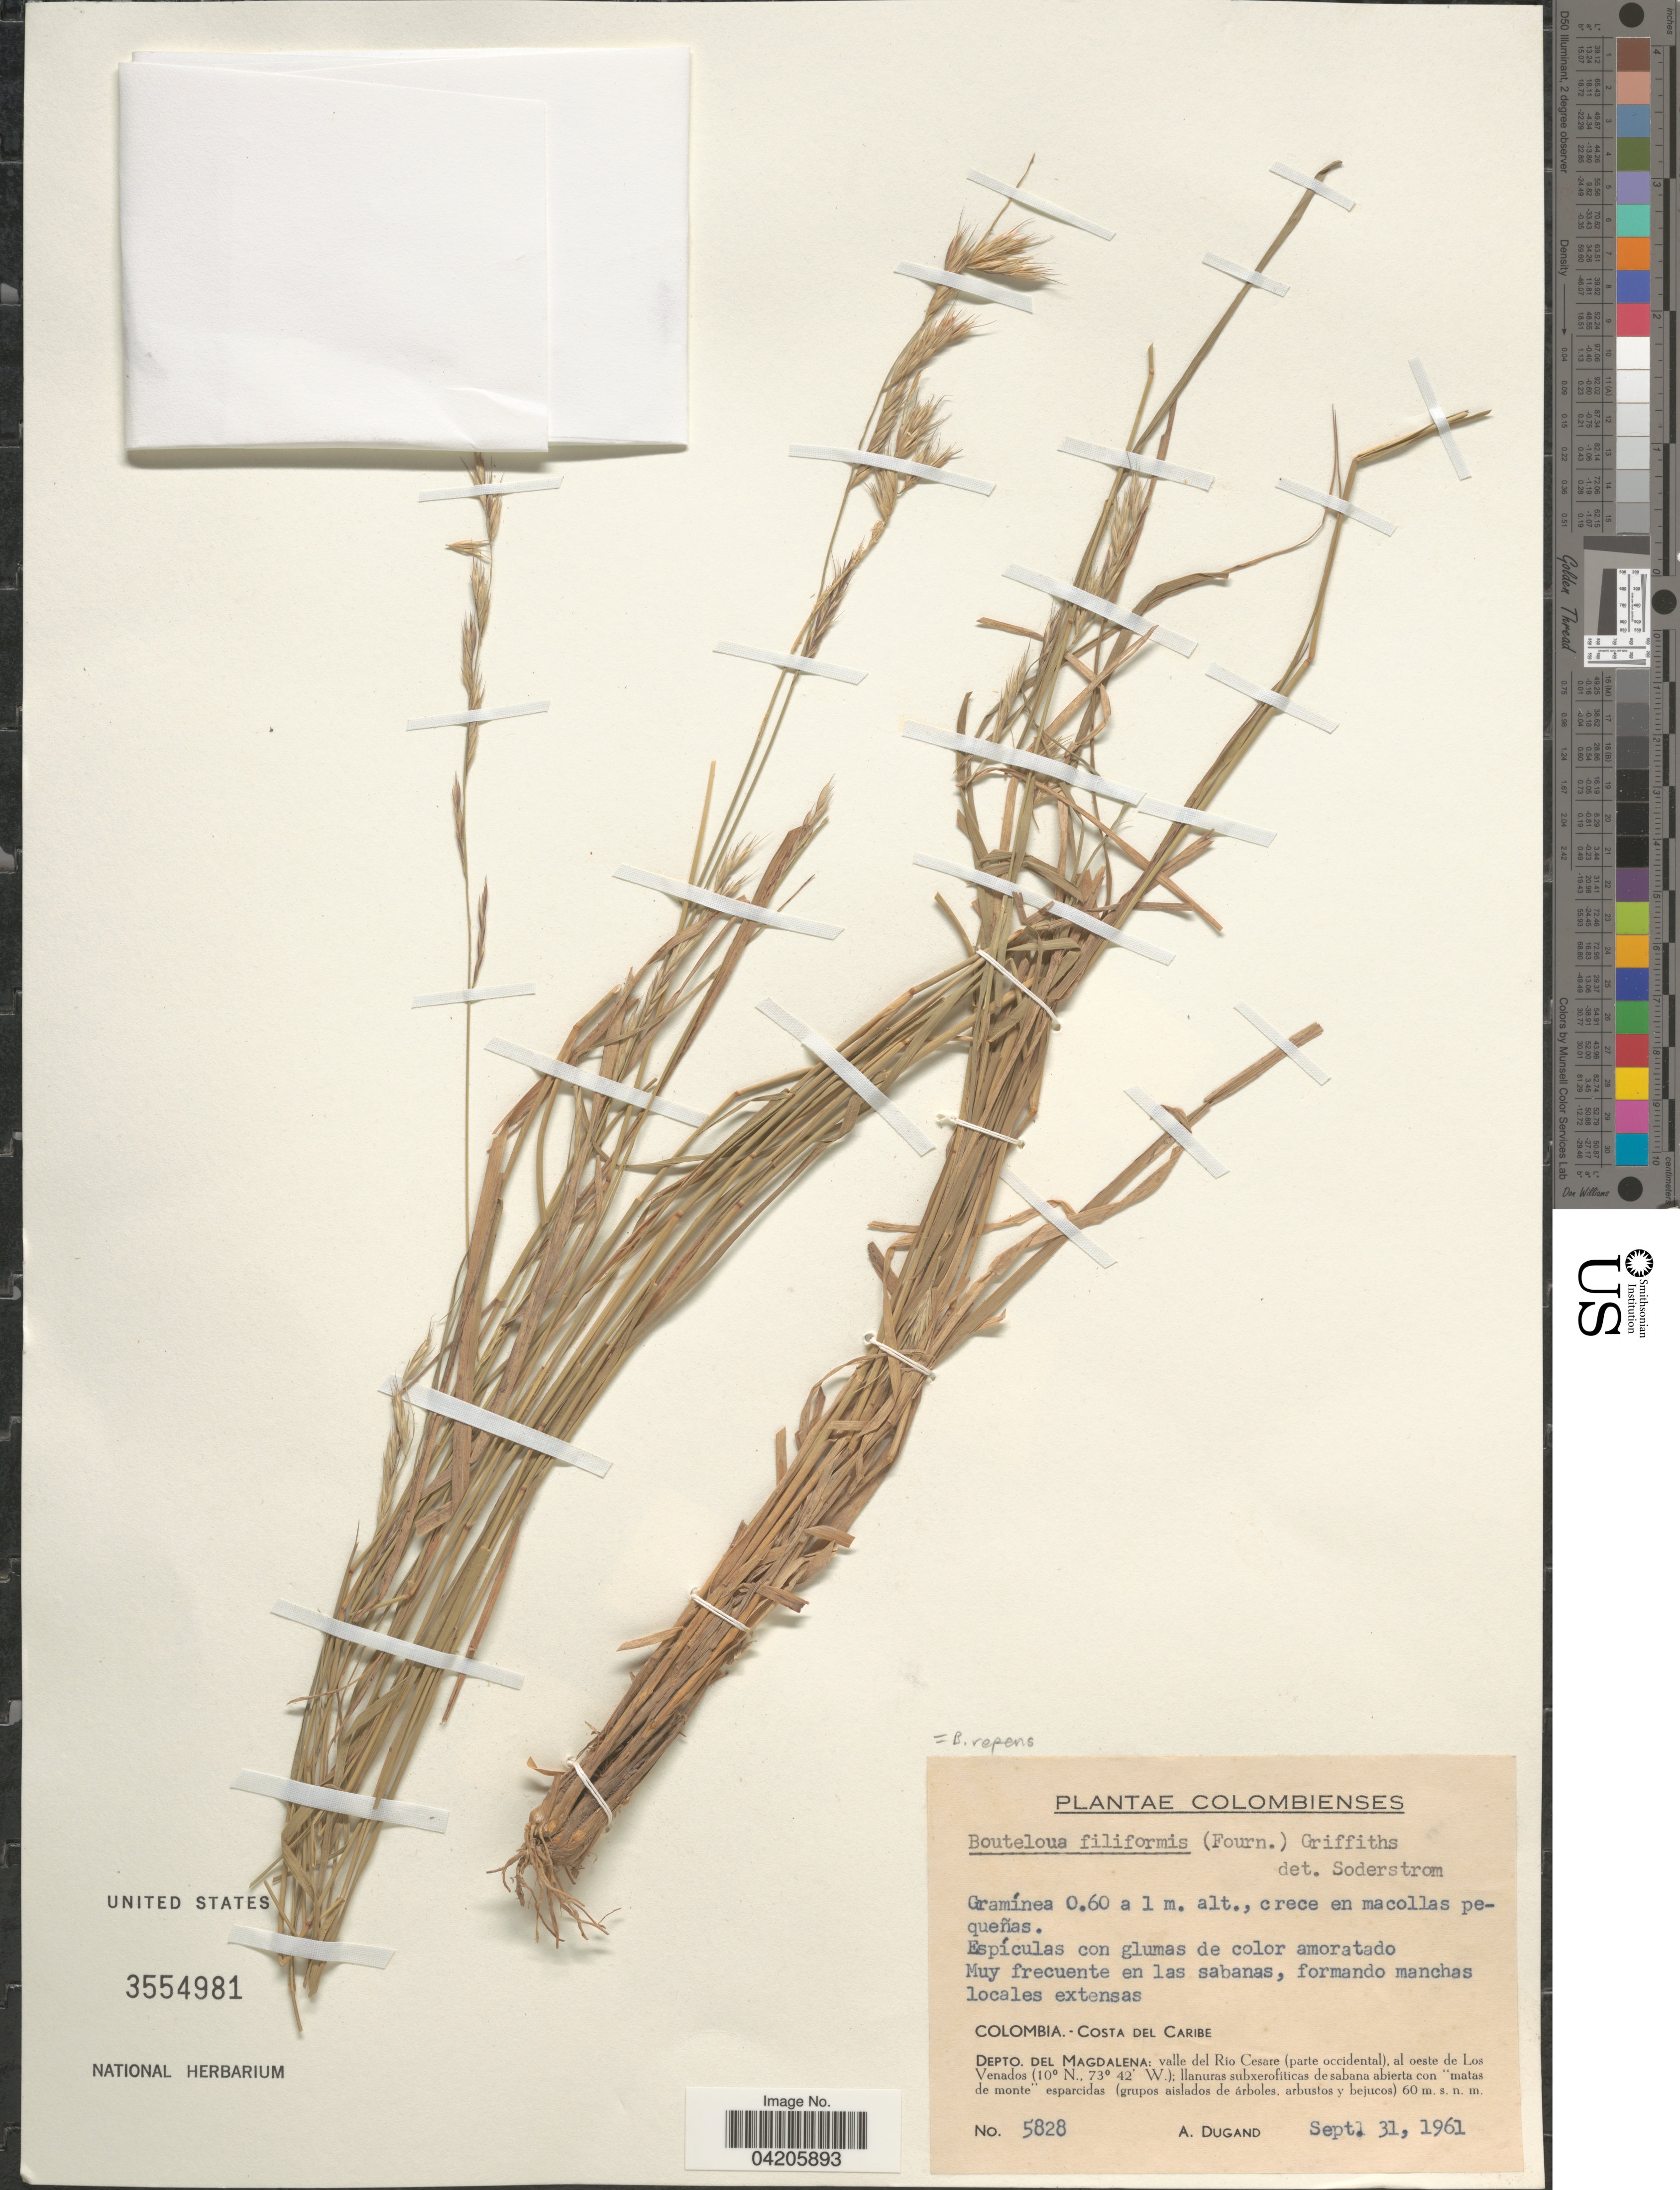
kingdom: Plantae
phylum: Tracheophyta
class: Liliopsida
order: Poales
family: Poaceae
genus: Bouteloua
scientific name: Bouteloua repens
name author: (Kunth) Scribn. & Merr.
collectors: A. Dugand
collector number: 5828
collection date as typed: Transcribed d/m/y: 31/9/1961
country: Colombia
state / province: Magdalena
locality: Costa del Caribe. Depto. del Magdalena: valle del Río Cesare (parte occidental), al oeste de Los Venados; llanuras subxerofíticas de sabana abierta con "matas de monte" esparcidas (grupos aislados de árboles, arbustos y bejucos)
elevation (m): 60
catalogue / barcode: US 3554981